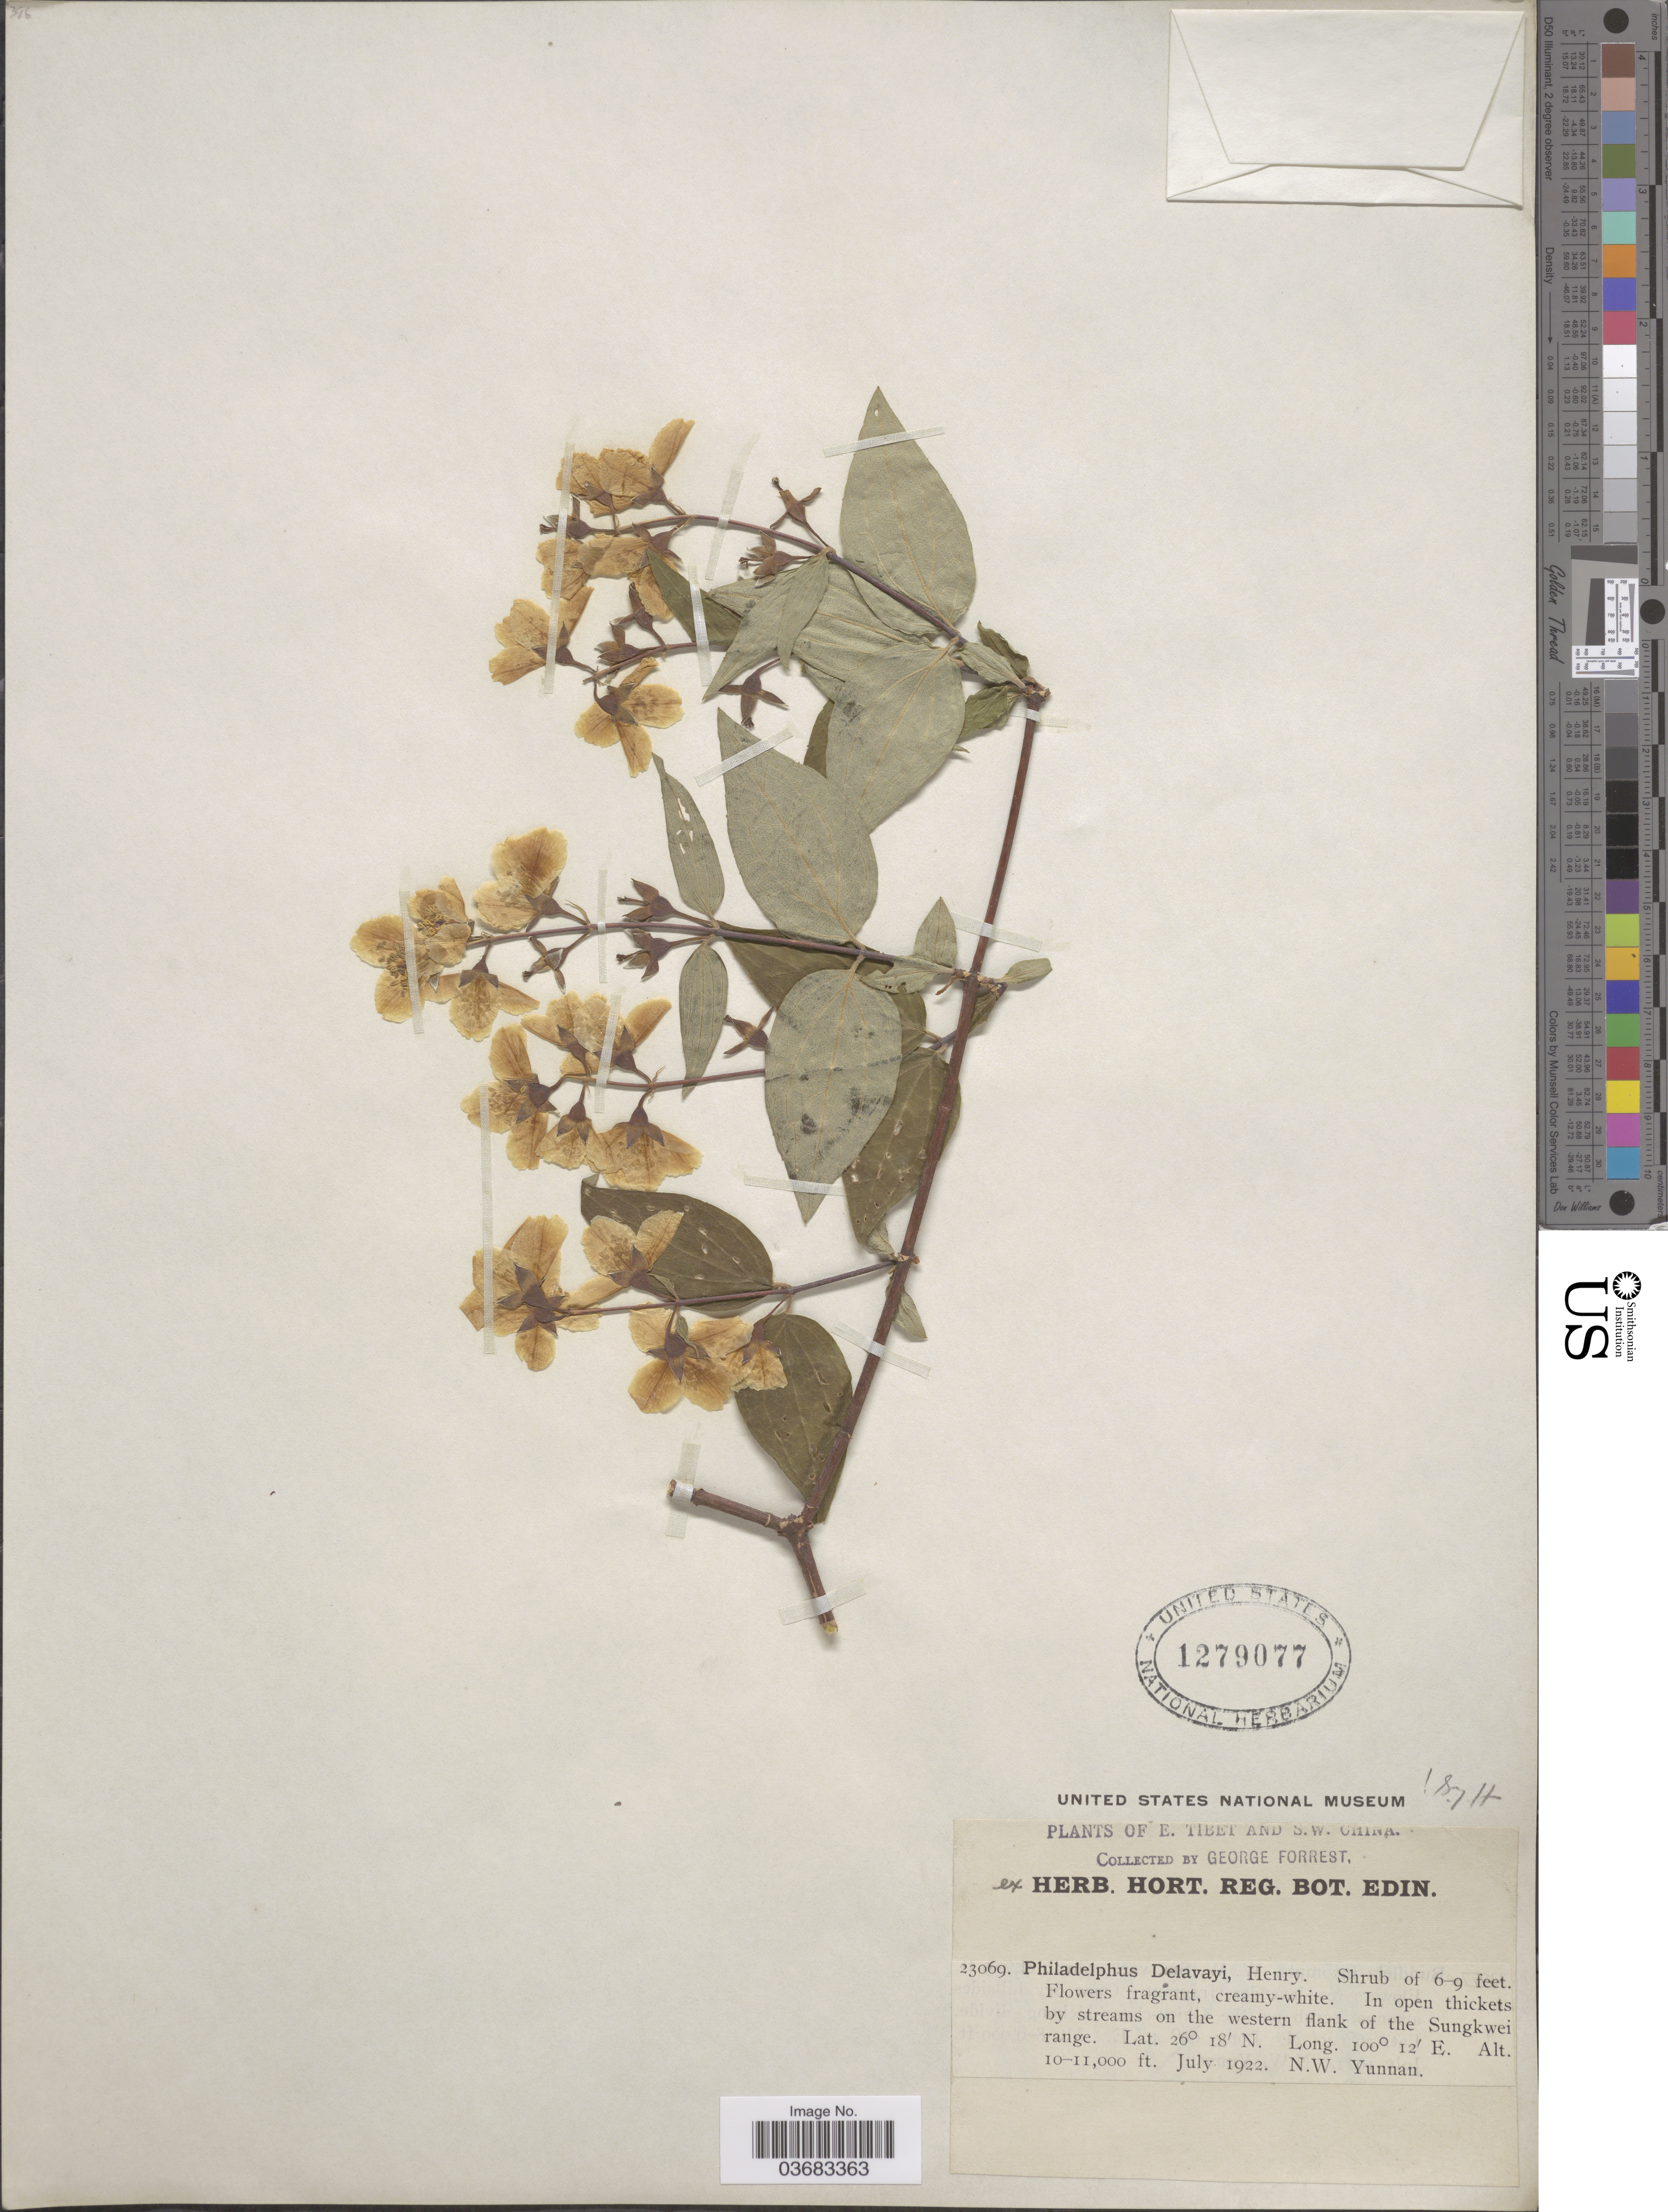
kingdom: Plantae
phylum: Tracheophyta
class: Magnoliopsida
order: Cornales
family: Hydrangeaceae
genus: Philadelphus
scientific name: Philadelphus delavayi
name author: L.Henry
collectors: G. Forrest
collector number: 23069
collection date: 1922-07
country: China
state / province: Yunnan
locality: S.W. China. In open thickets by streams on the western flank of the Sungkwei range. N.W. Yunnan.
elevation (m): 3048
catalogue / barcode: US 1279077